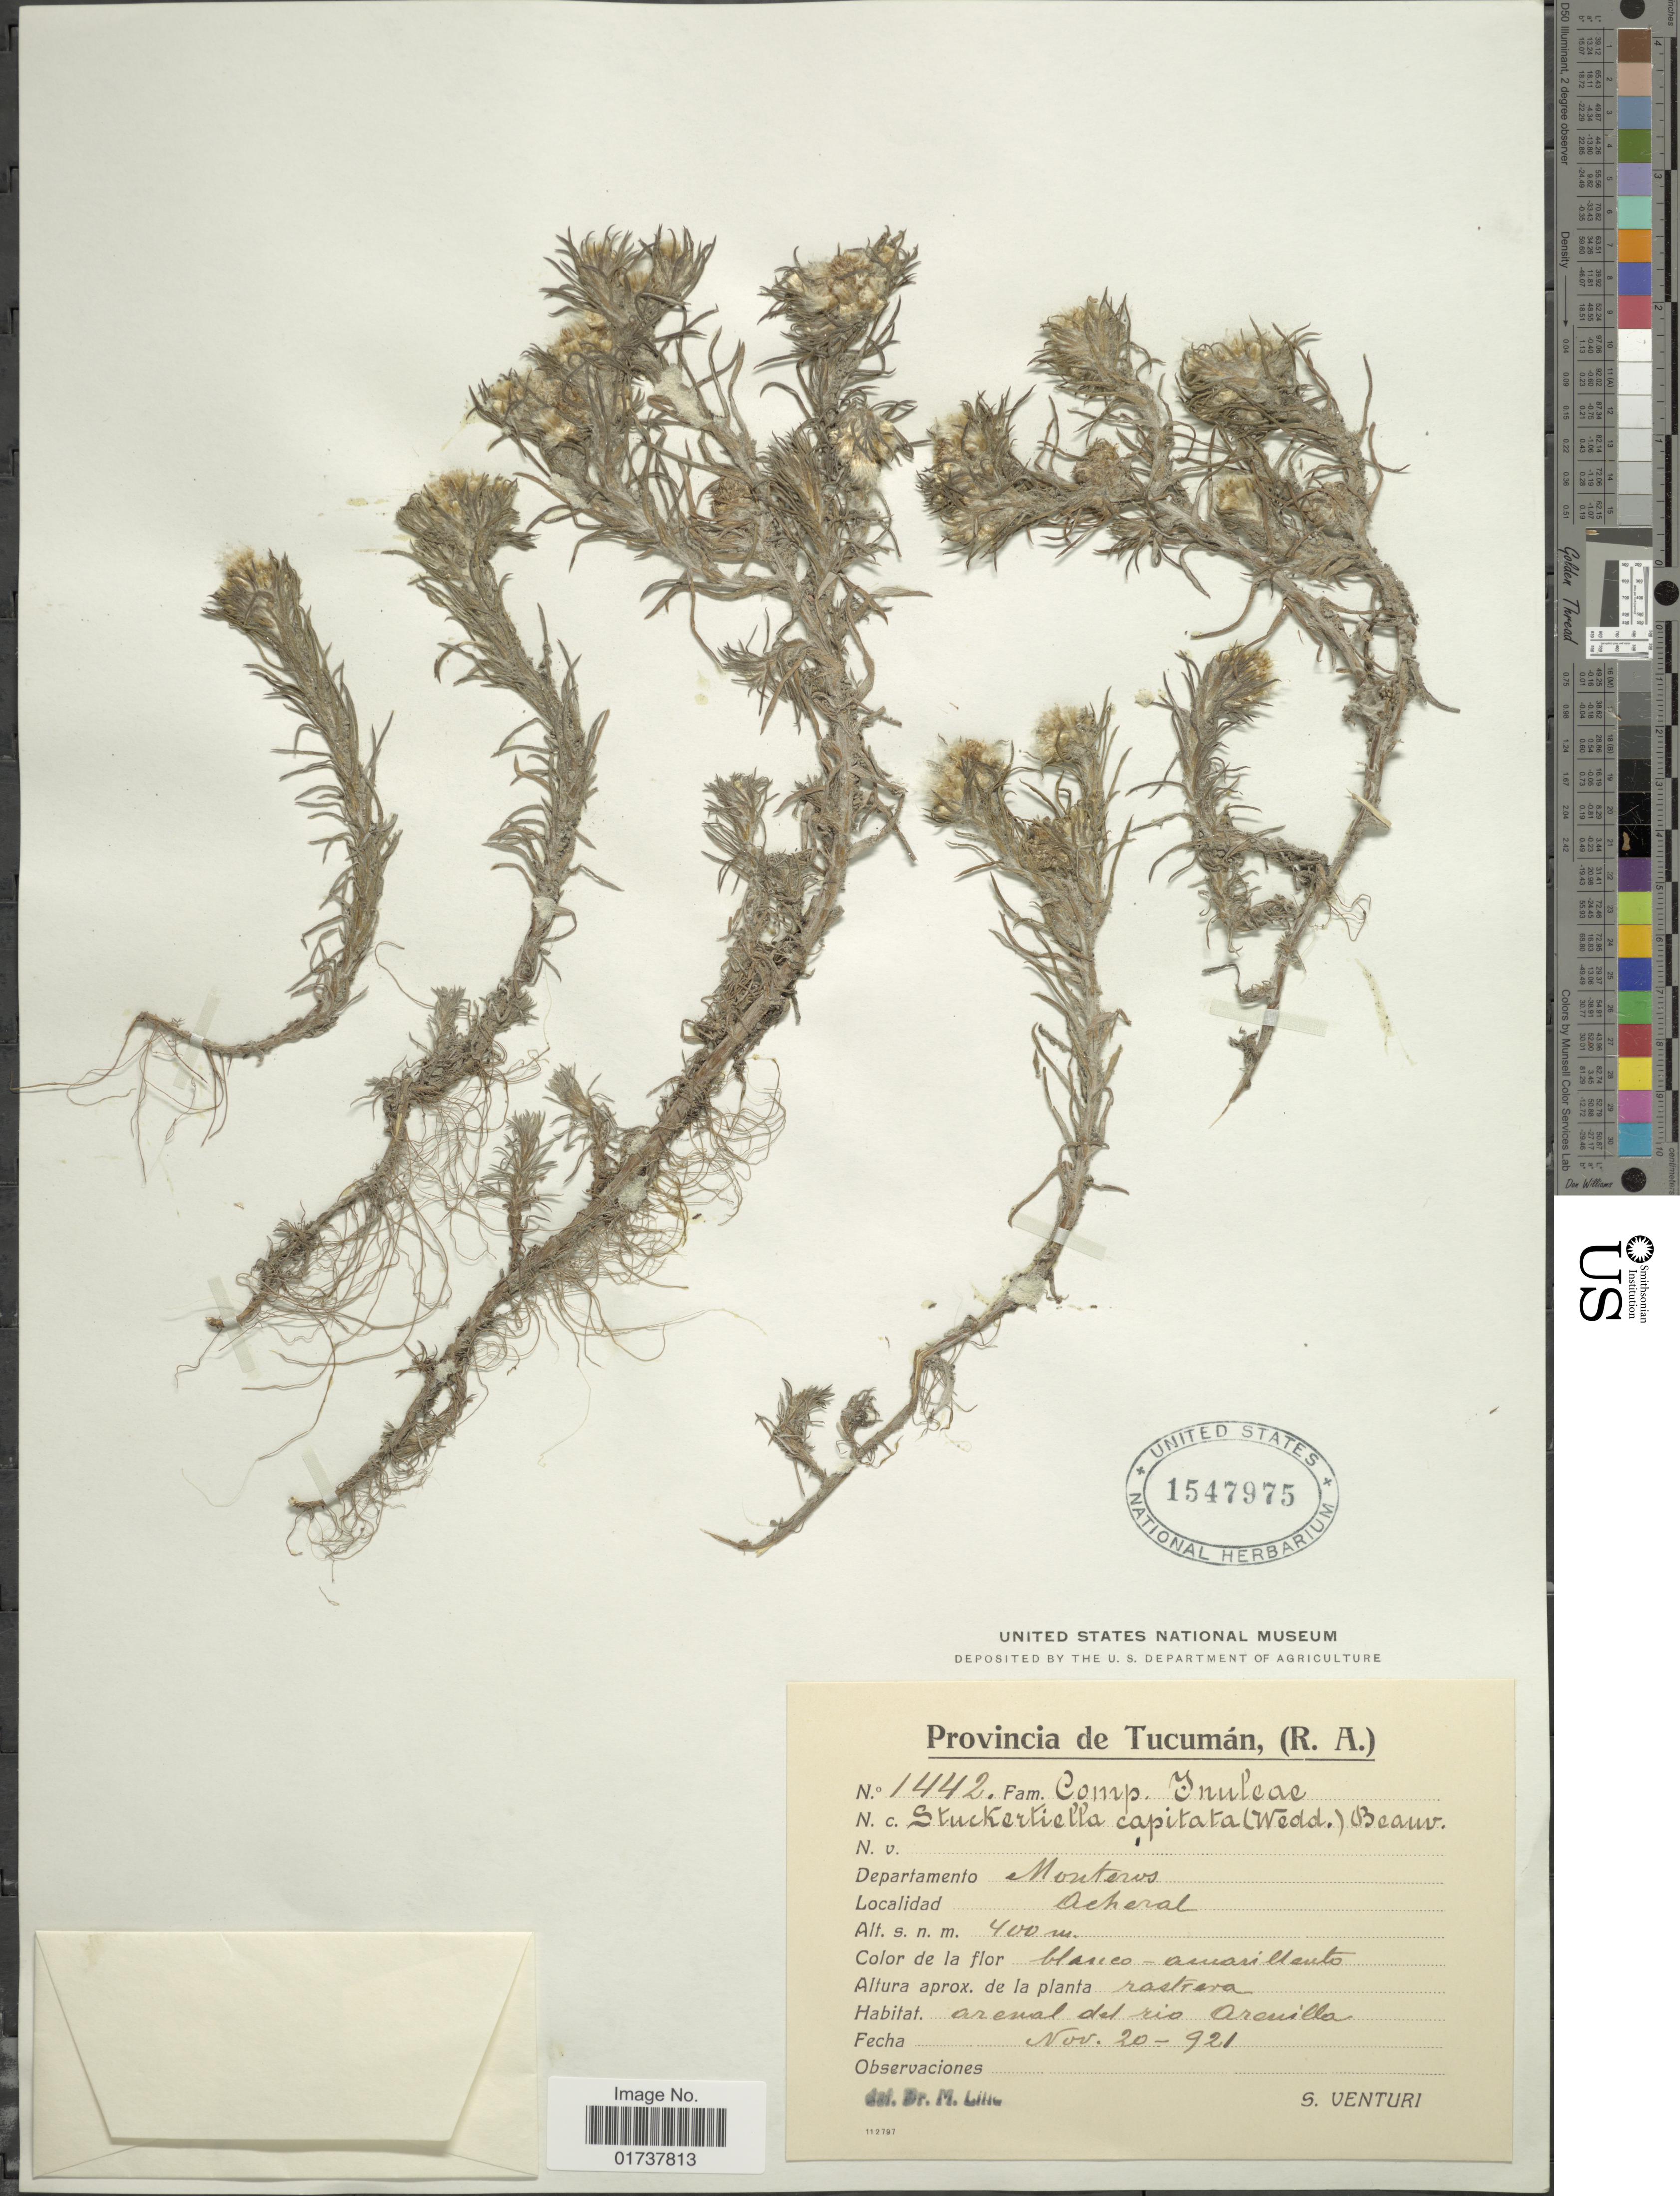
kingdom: Plantae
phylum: Tracheophyta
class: Magnoliopsida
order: Asterales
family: Asteraceae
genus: Stuckertiella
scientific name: Stuckertiella capitata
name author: (Wedd.) P. Beauv.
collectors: S. Venturi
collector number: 1442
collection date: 1921-11-20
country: Argentina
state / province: Tucumán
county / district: Monteros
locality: Acheral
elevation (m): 400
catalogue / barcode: US 1547975